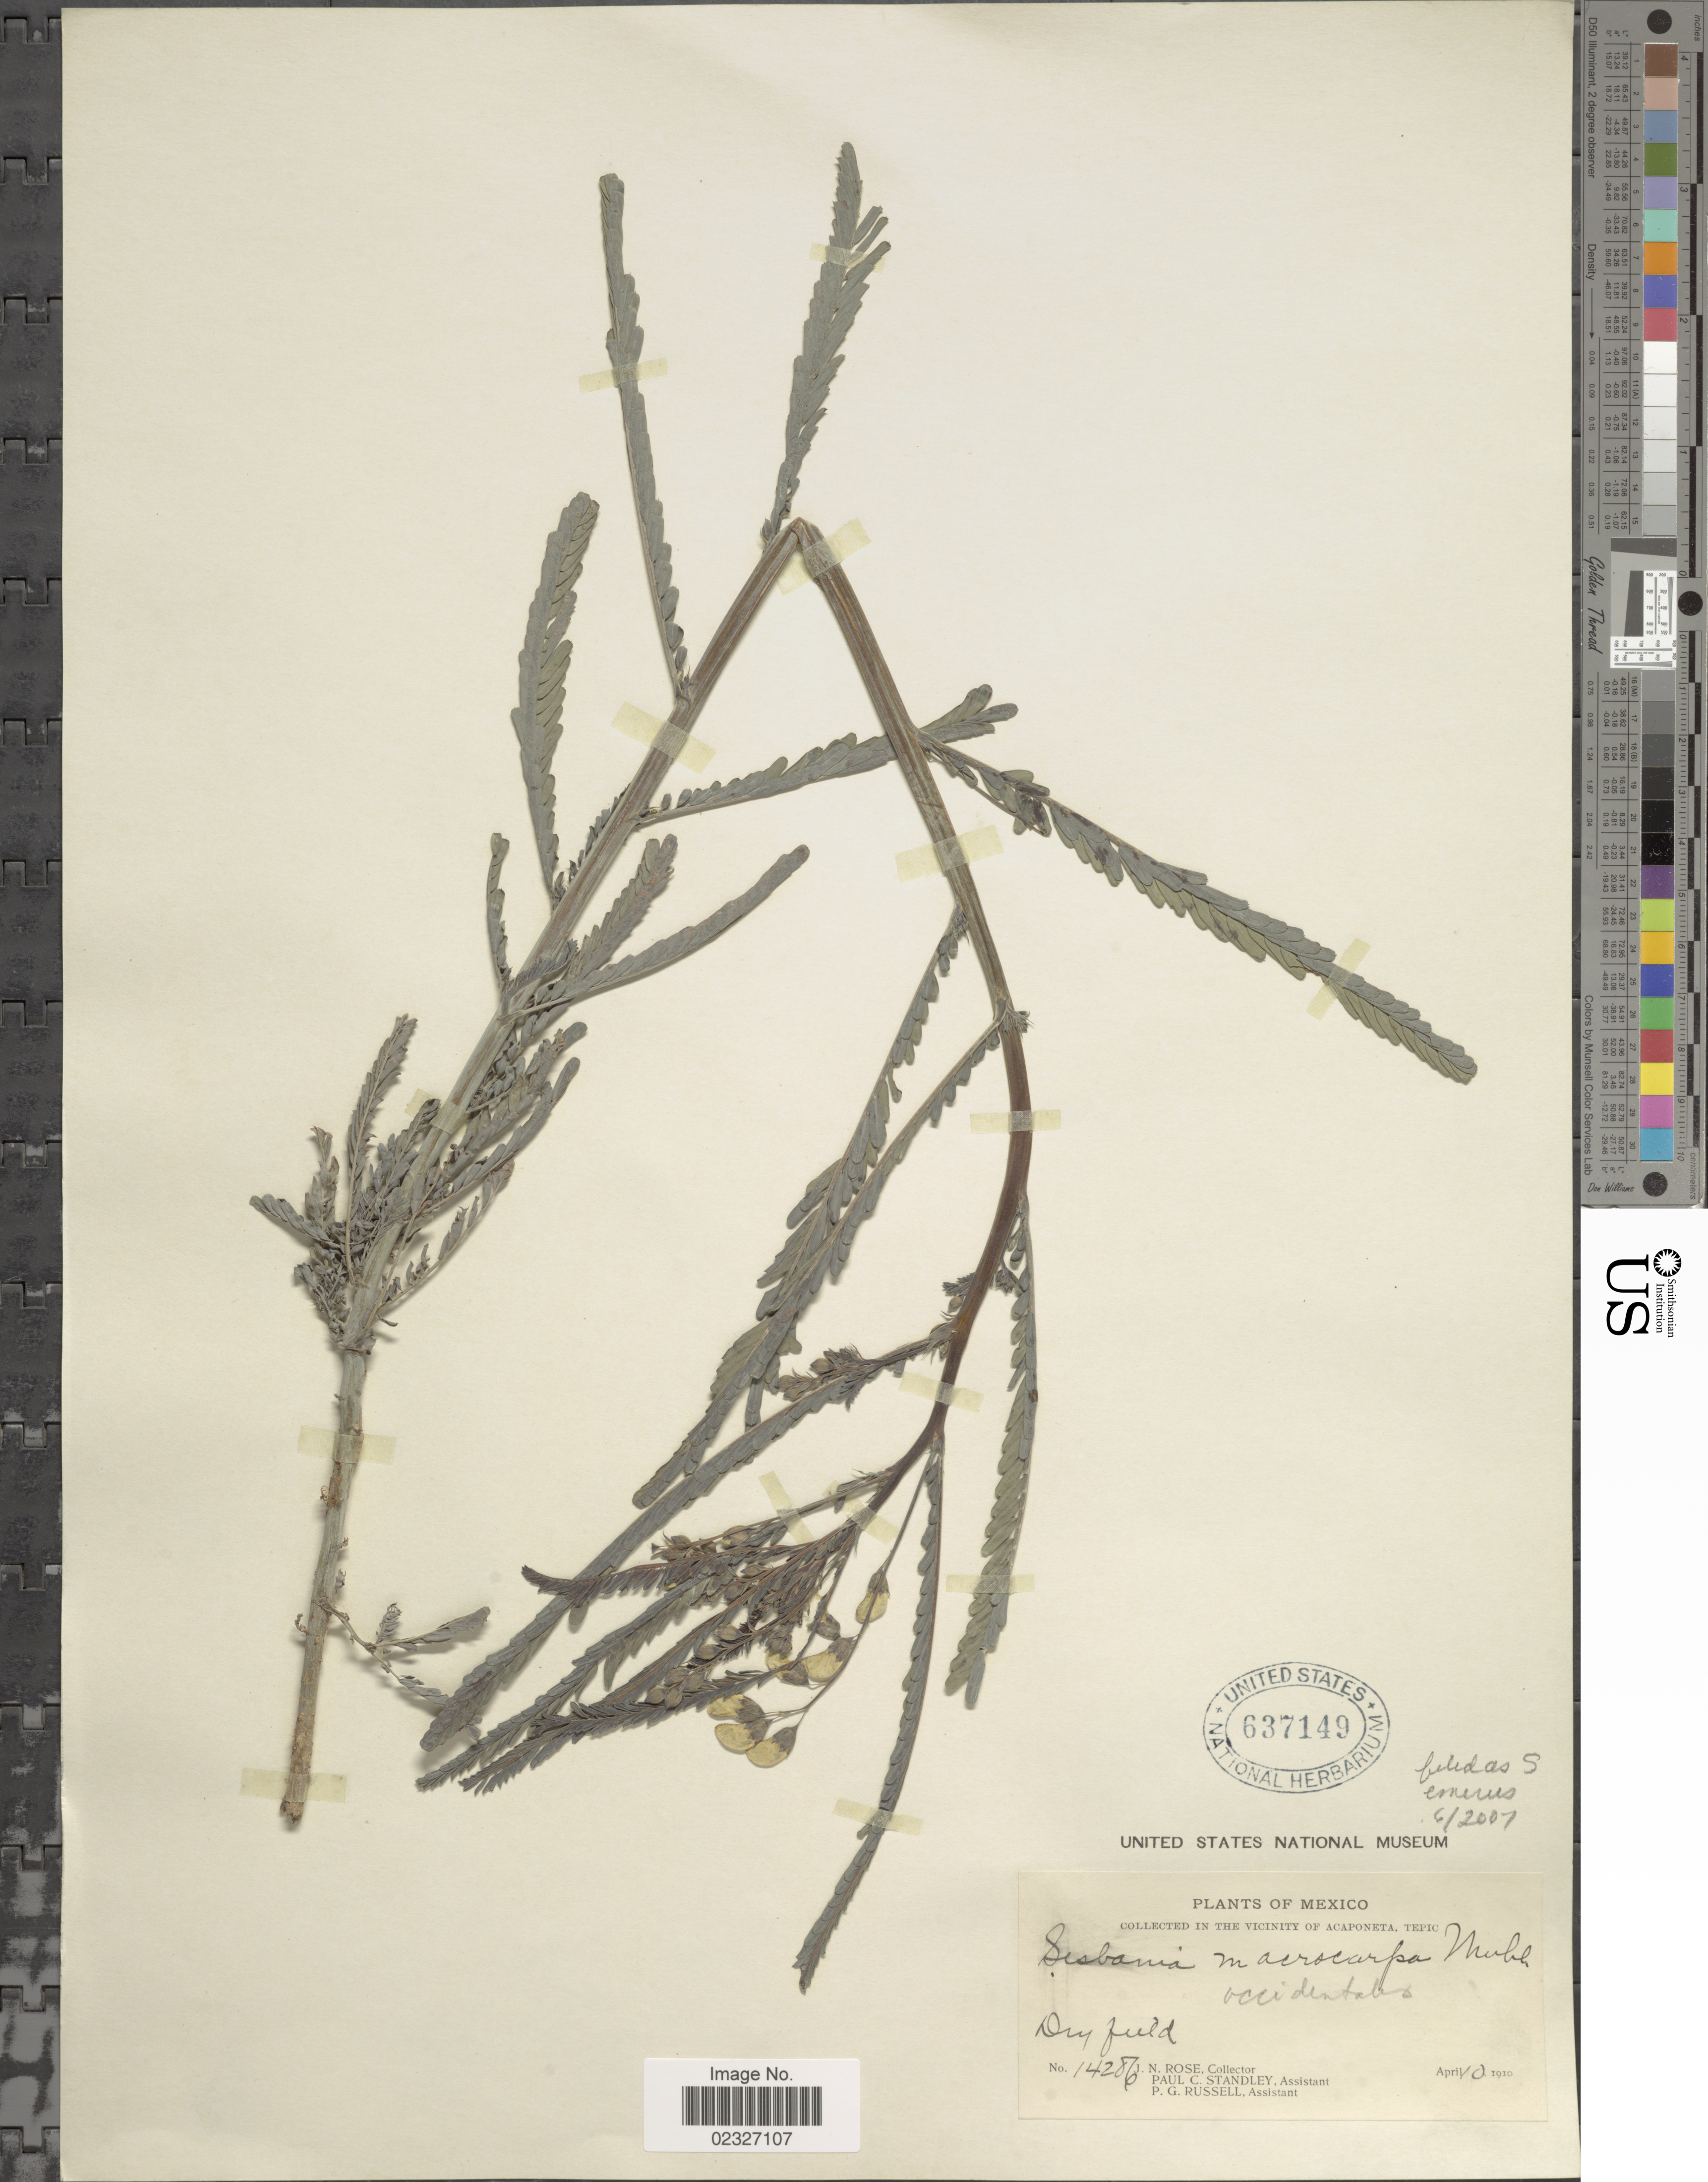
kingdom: Plantae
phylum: Tracheophyta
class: Magnoliopsida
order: Fabales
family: Fabaceae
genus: Sesbania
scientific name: Sesbania emerus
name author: (Aubl.) Urb.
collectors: J. N. Rose, J. P. Standley & P. G. Russell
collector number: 14286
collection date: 1910-04-10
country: Mexico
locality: In the Vicinity of Acaponeta, Tepic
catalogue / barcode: US 637149